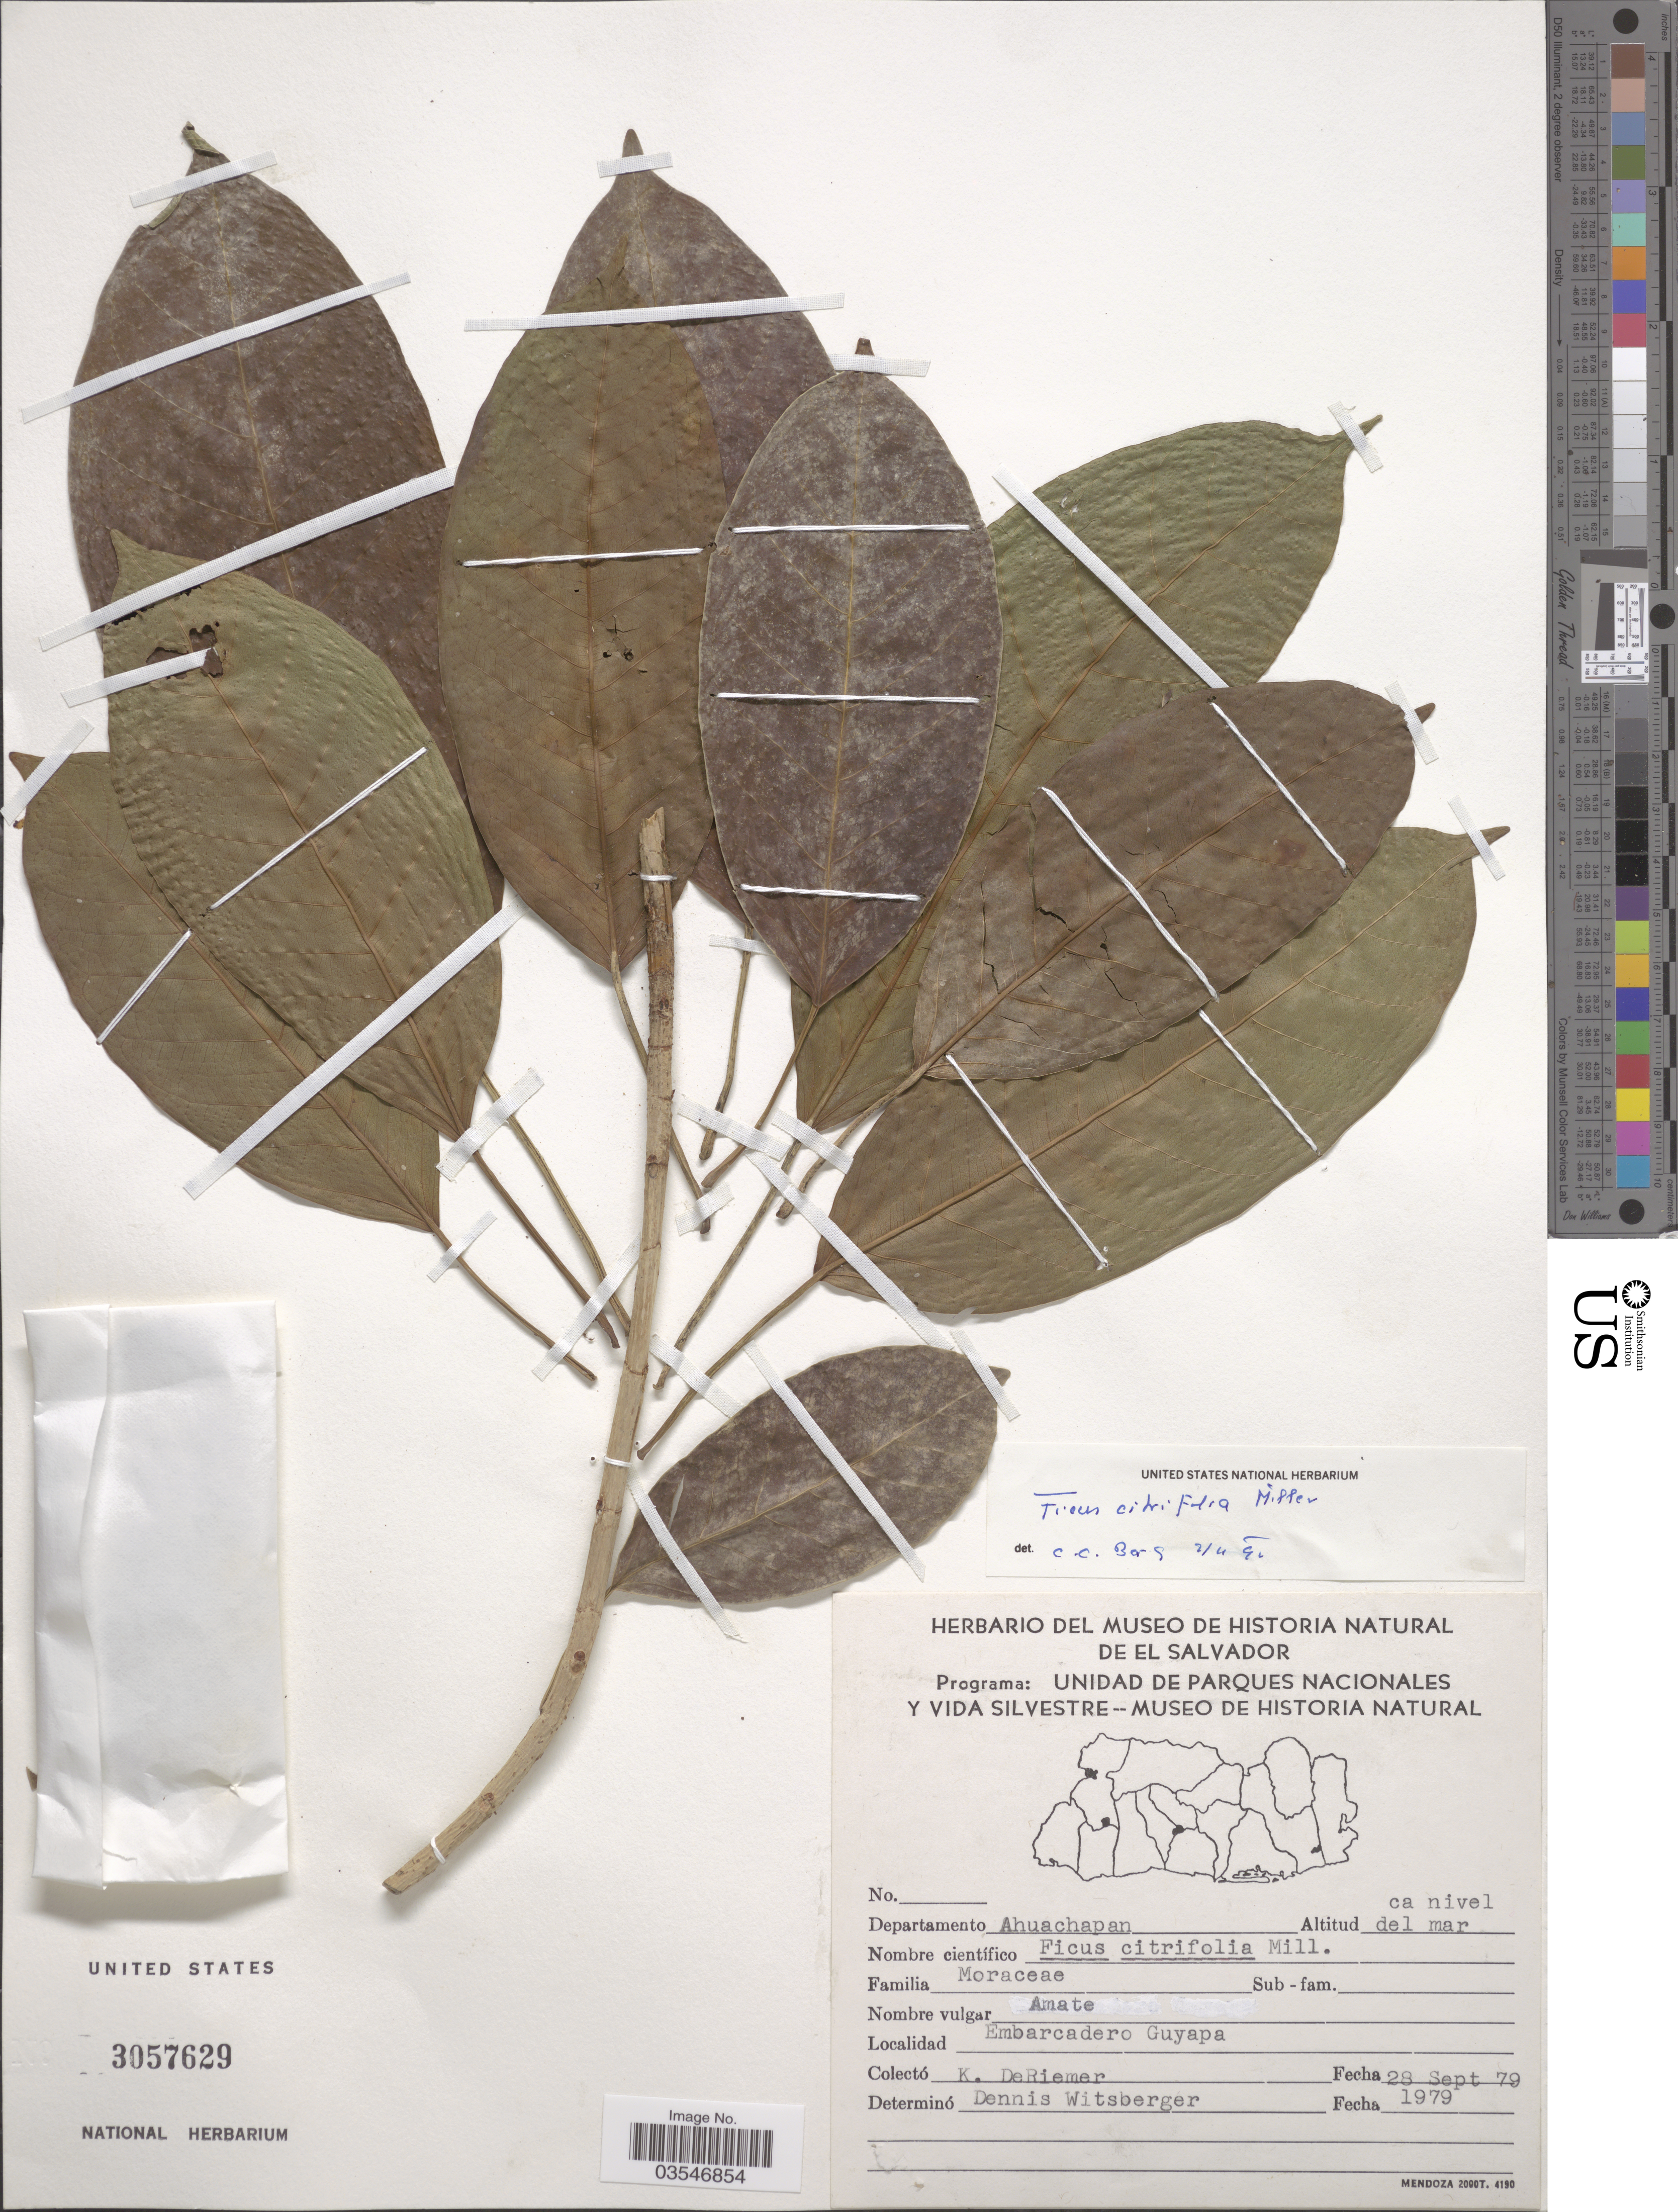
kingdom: Plantae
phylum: Tracheophyta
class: Magnoliopsida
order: Rosales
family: Moraceae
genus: Ficus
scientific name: Ficus citrifolia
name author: Mill.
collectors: K. DeRiemer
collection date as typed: Transcribed d/m/y: 29/9/79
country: El Salvador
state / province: Ahuachapan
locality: Departamento Ahuachapan. Embarcadero Guyapa.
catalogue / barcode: US 3057629